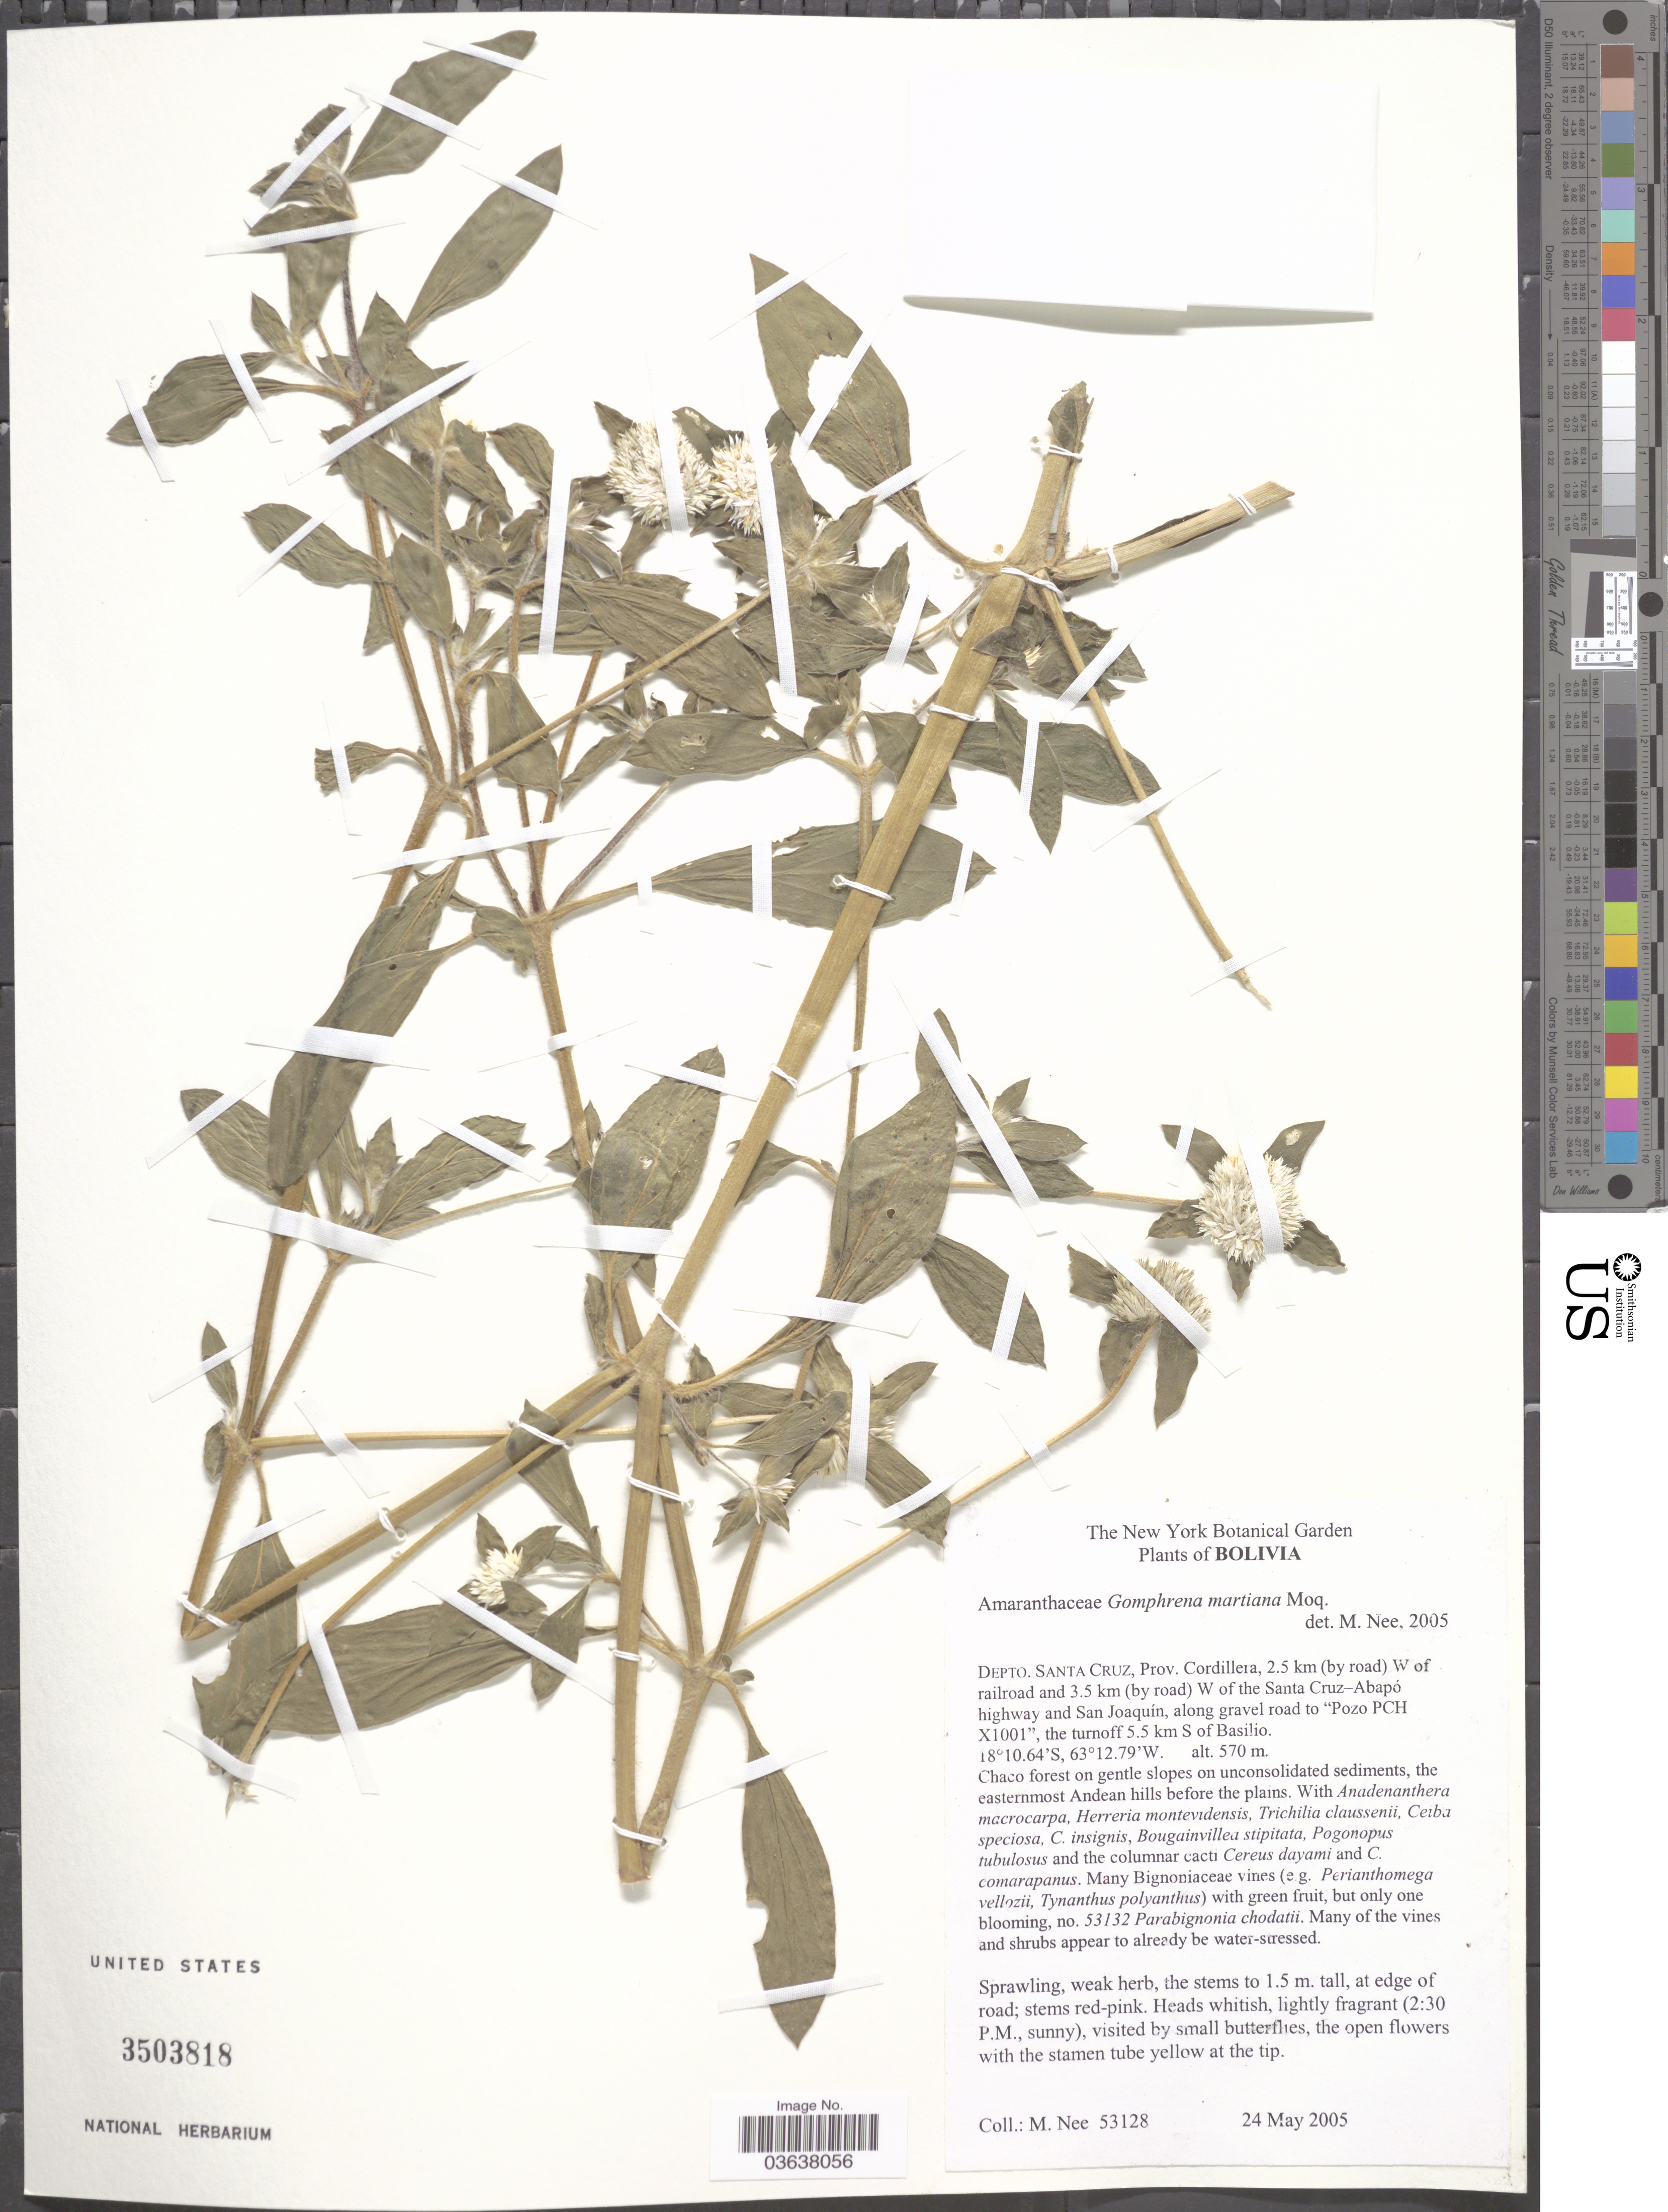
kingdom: Plantae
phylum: Tracheophyta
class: Magnoliopsida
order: Caryophyllales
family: Amaranthaceae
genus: Gomphrena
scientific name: Gomphrena martiana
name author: Gillies ex Moq.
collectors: M. Nee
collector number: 53128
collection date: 2005-05-24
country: Bolivia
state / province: Santa Cruz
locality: Depto. Santa Cruz, Prov. Cordillera, 2.5 km (by road) W of railroad and 3.5 km (by road) W of the Santa Cruz-Abapó highway and San Joaquín, along gravel road to "Pozo PCH X1001", the turnoff 5.5 km S of Basilio.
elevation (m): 570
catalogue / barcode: US 3503818